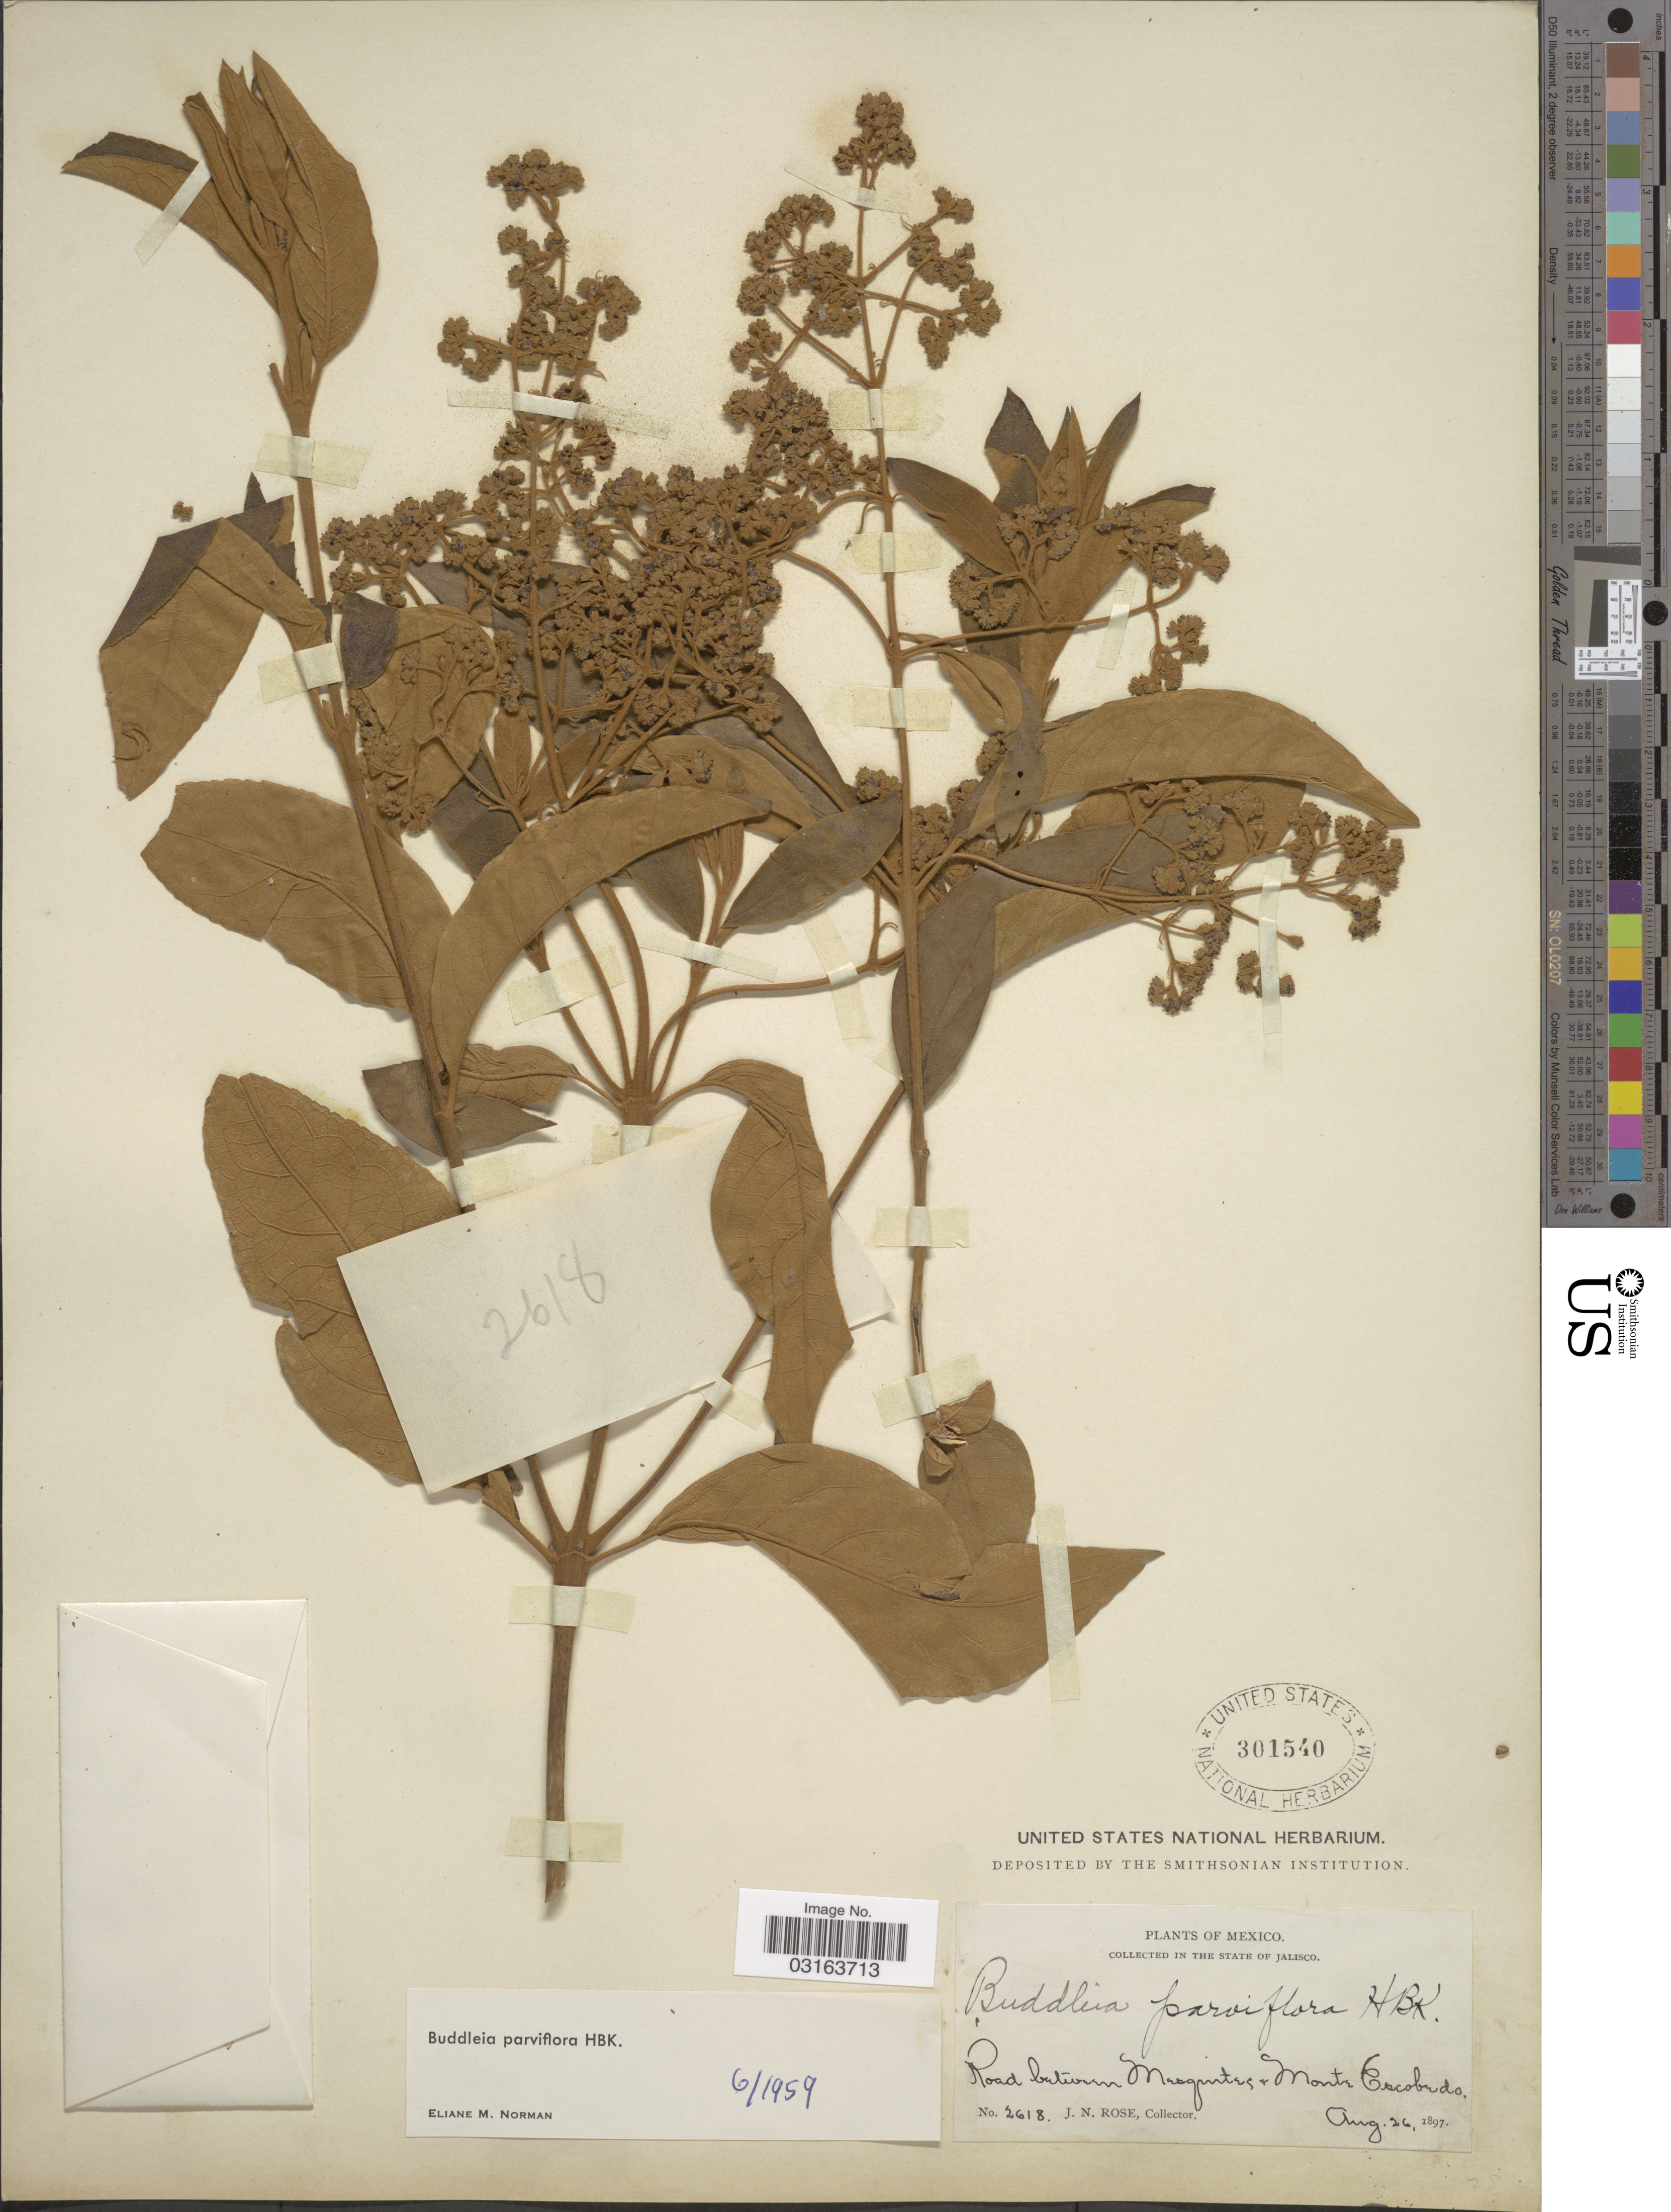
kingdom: Plantae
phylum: Tracheophyta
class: Magnoliopsida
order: Lamiales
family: Scrophulariaceae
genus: Buddleja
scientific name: Buddleja parviflora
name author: Kunth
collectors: J. N. Rose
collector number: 2618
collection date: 1897-08-26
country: Mexico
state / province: Jalisco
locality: Road between Mesquintes & Monte Escobedo.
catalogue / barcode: US 301540